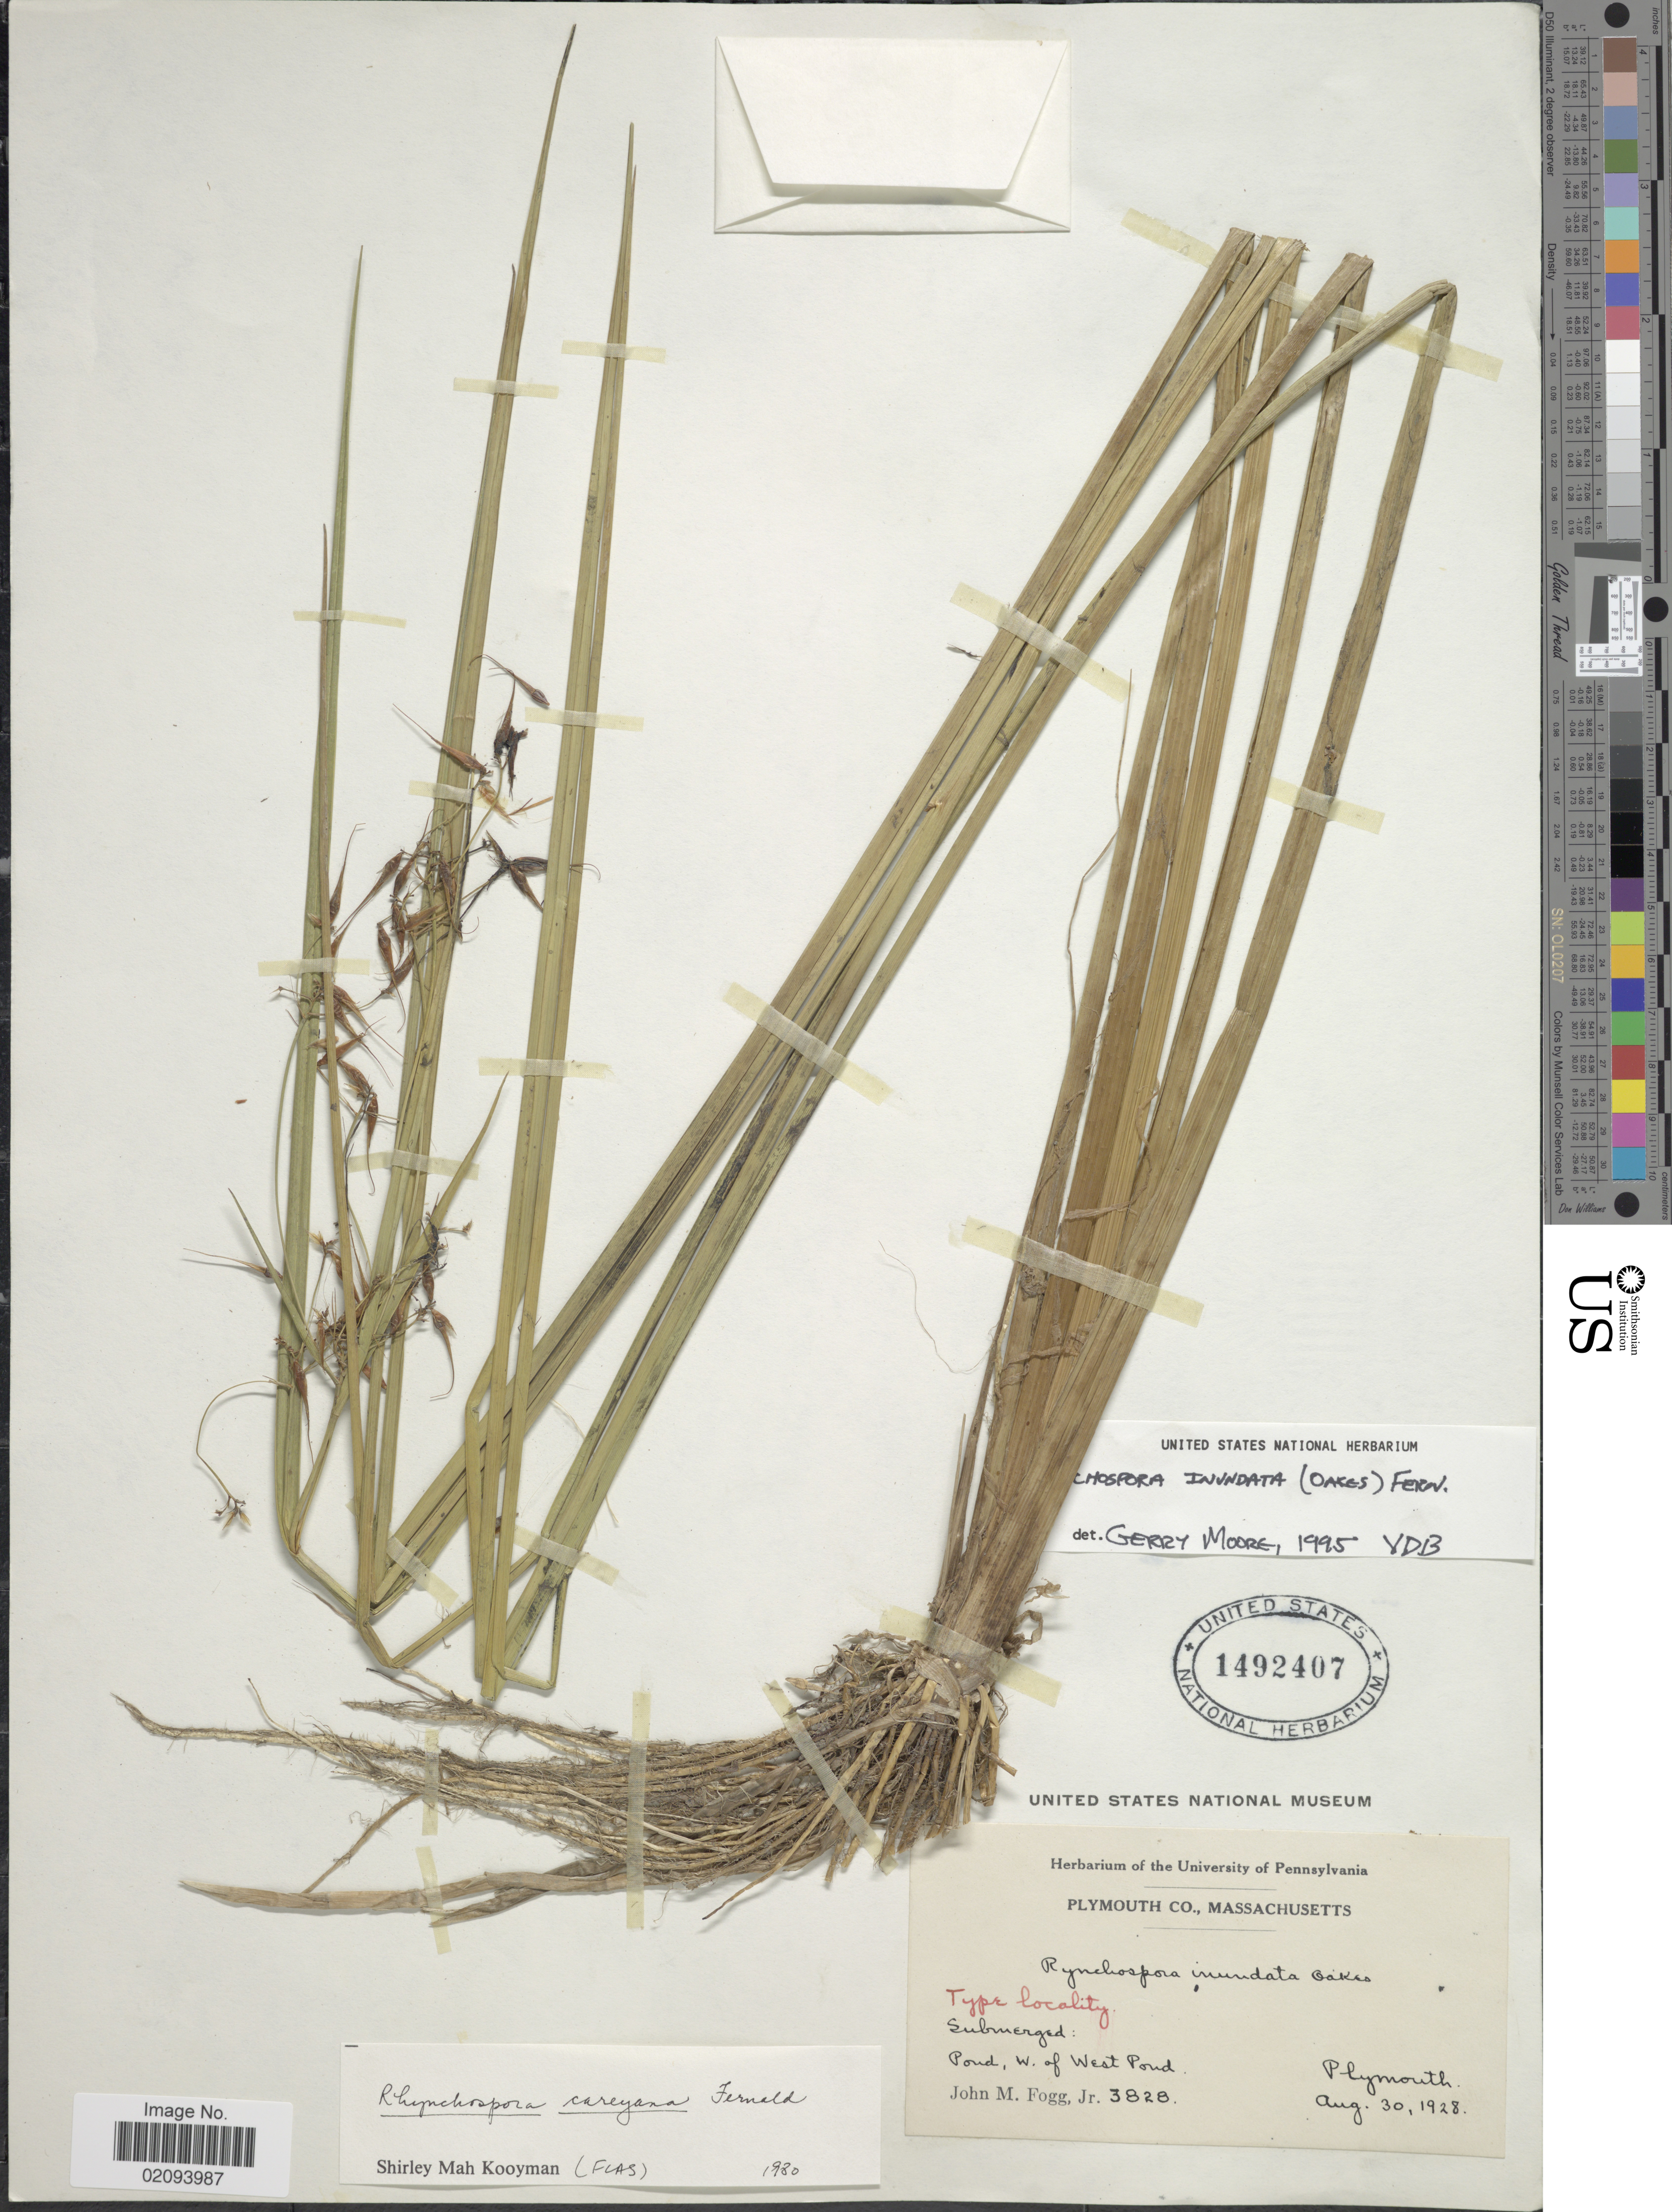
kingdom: Plantae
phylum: Tracheophyta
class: Liliopsida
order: Poales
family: Cyperaceae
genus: Rhynchospora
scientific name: Rhynchospora inundata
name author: (Oakes) Fernald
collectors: J. Fogg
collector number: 3828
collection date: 1928-08-30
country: United States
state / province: Massachusetts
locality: Plymouth Co. Pond, W. of West Pond. Plymouth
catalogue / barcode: US 1492407